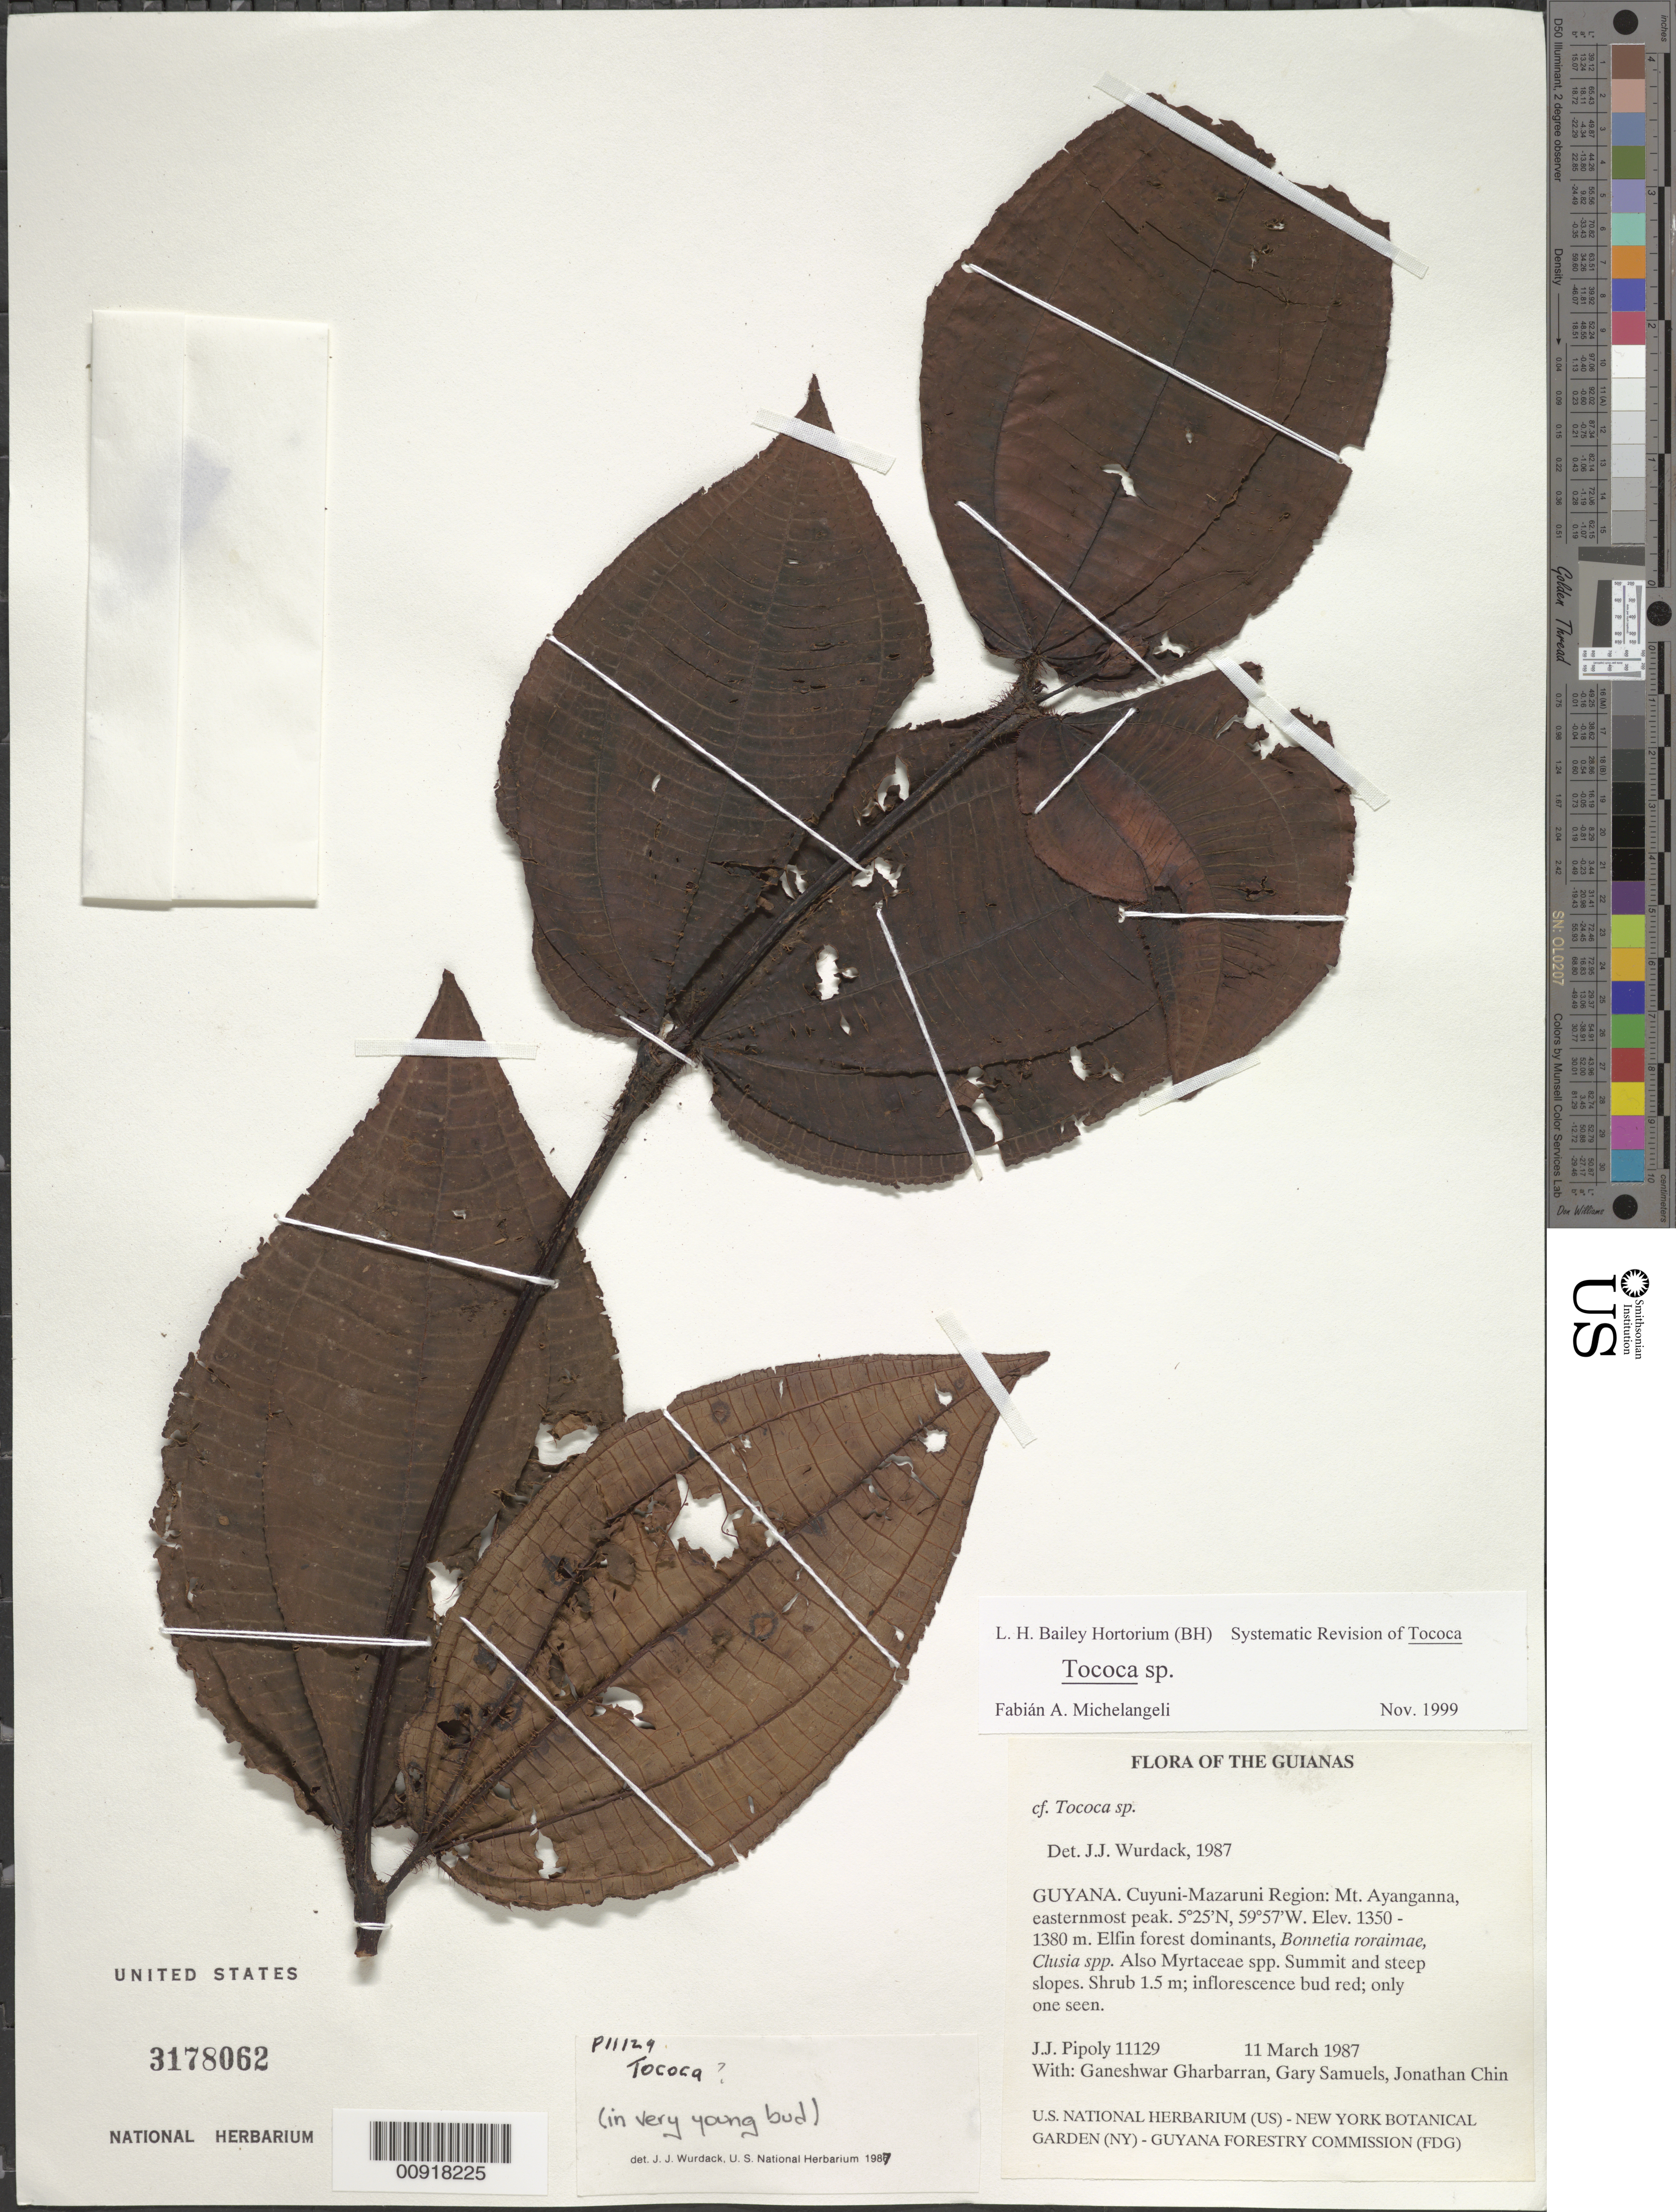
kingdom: Plantae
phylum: Tracheophyta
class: Magnoliopsida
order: Myrtales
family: Melastomataceae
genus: Tococa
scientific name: Tococa sp.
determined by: Wurdack, John J., (US), US (UNITED STATES)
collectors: J. J. Pipoly, G. Gharbarran, G. Samuels & J. Chin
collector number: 11129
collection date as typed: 11 March 1987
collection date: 1987-03-11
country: Guyana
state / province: Cuyuni-Mazaruni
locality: Mt. Ayanganna, easternmost peak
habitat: Summit and steep slopes. Elfin forest dominated by Bonnetia roraimae, Clusia spp., various Myrtaceae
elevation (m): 1350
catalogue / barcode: US 3178062